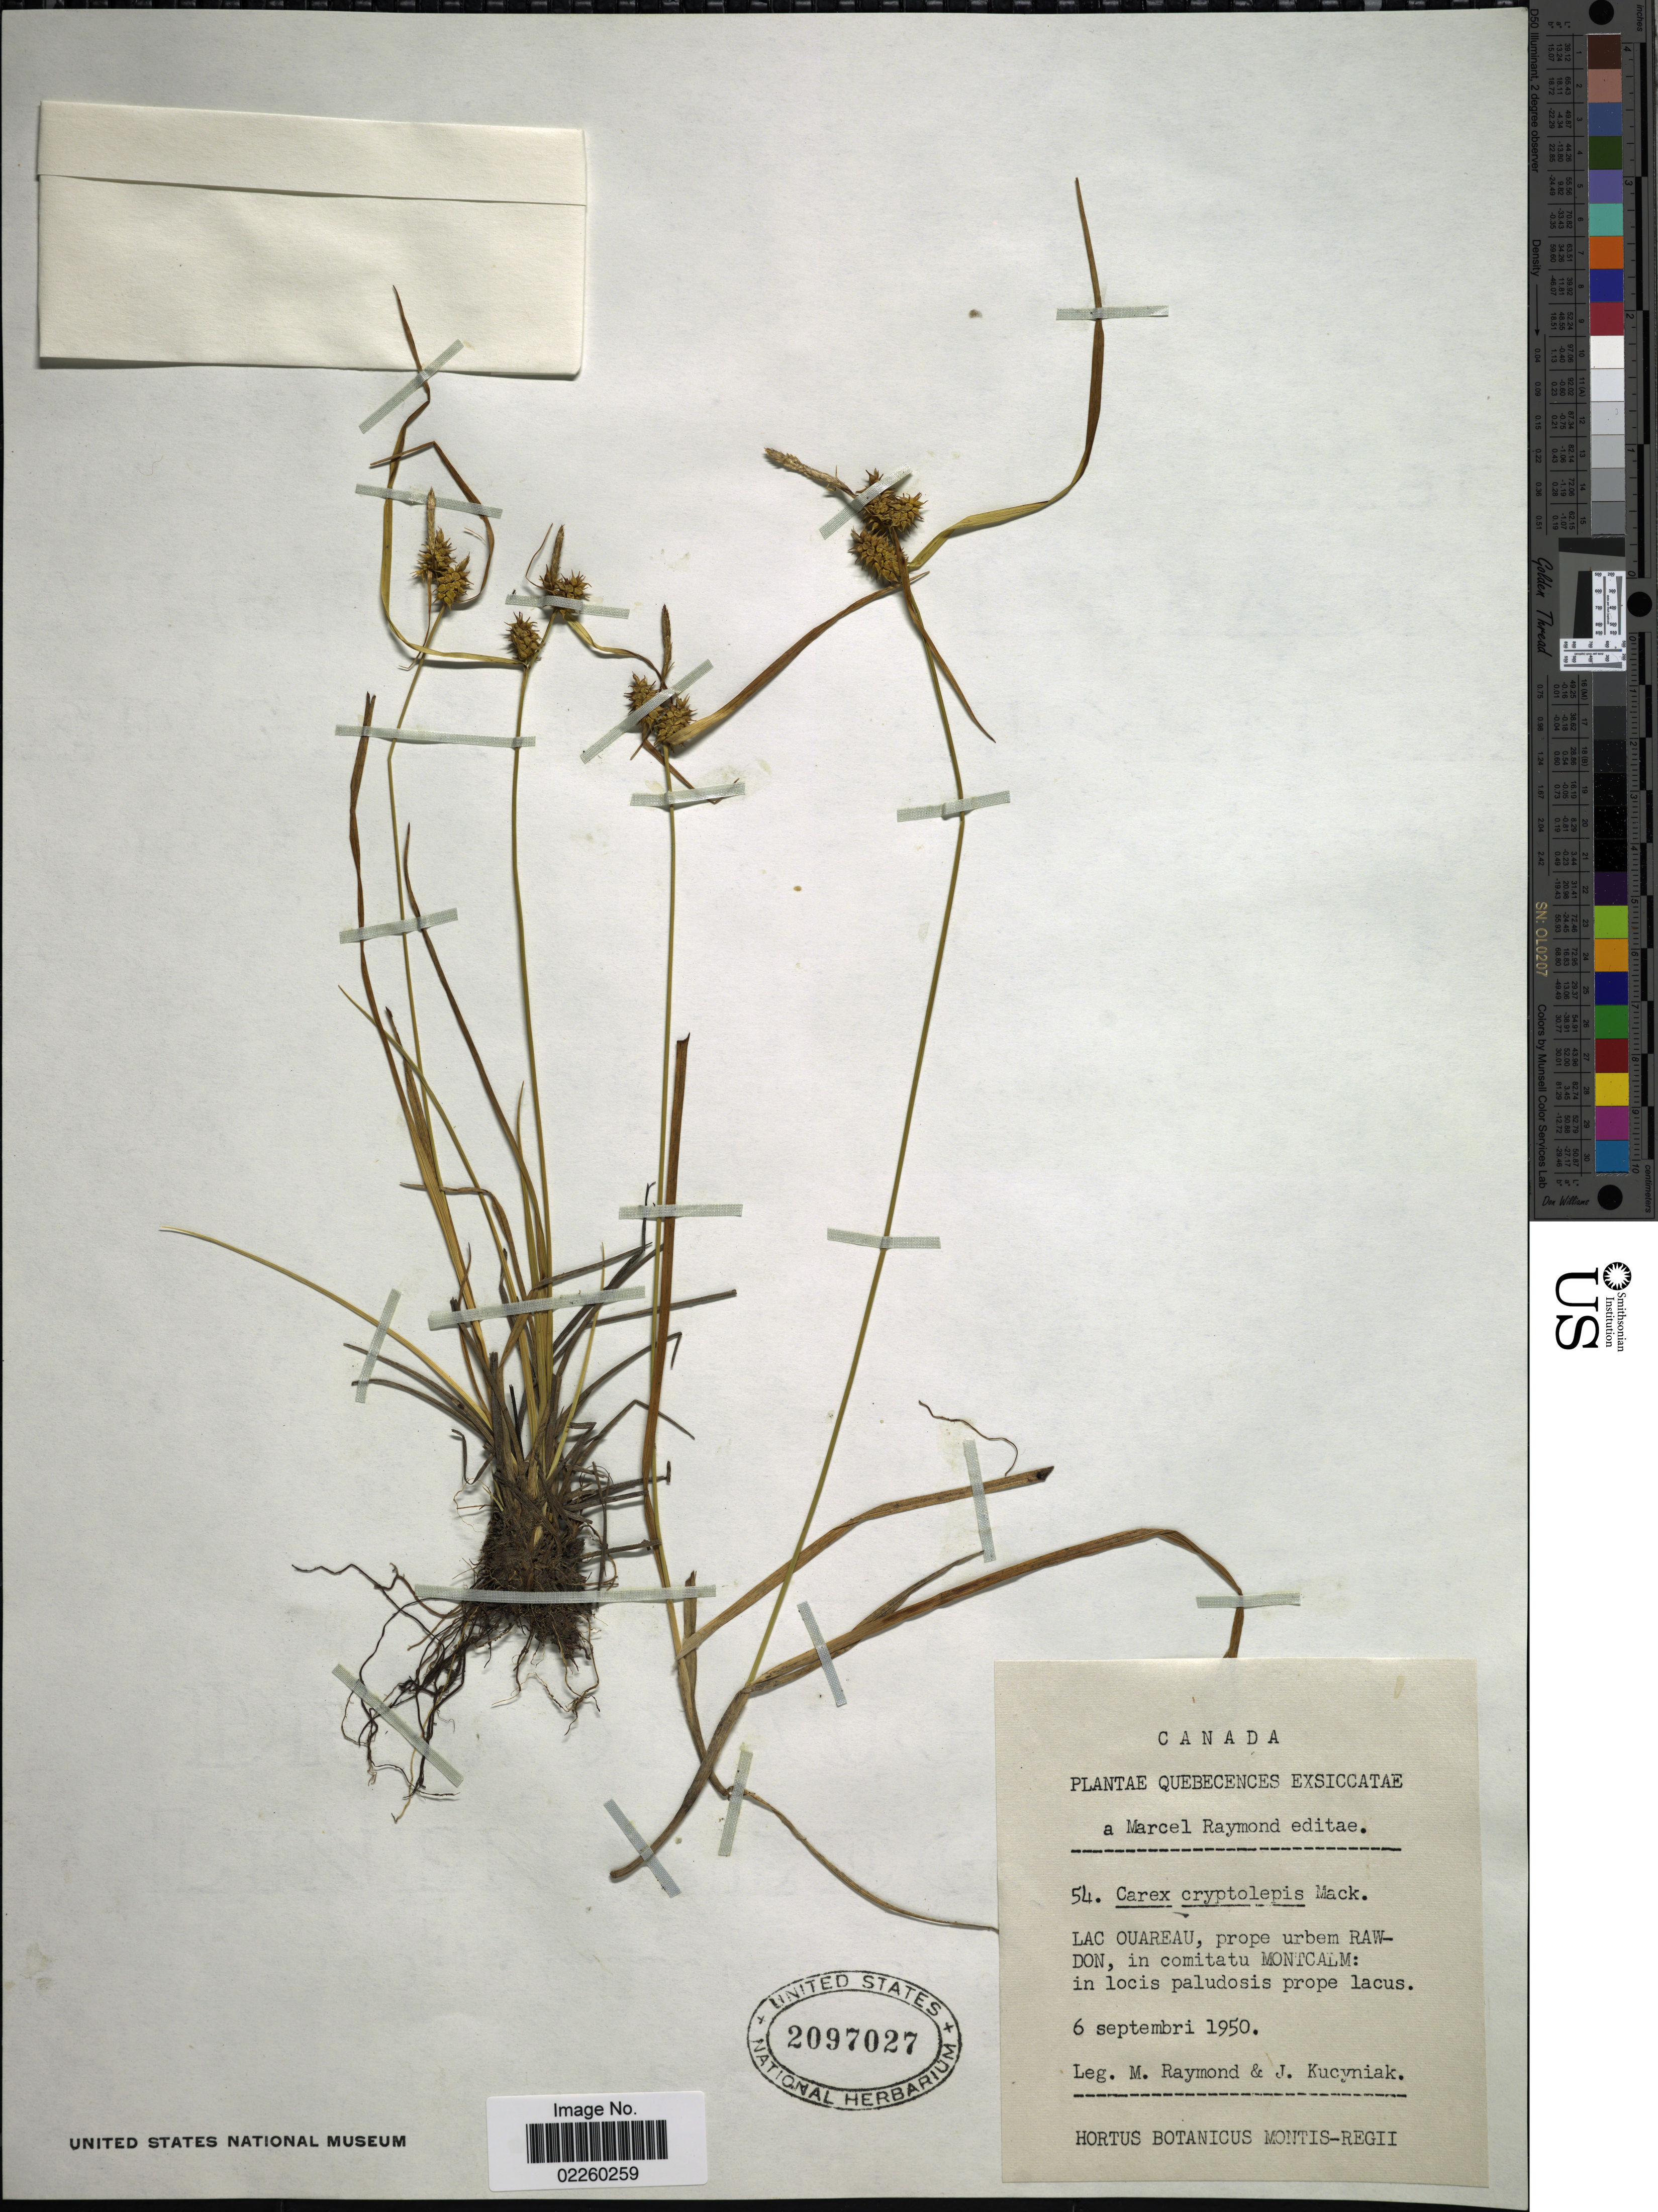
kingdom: Plantae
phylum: Tracheophyta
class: Liliopsida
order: Poales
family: Cyperaceae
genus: Carex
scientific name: Carex cryptolepis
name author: Mack.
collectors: M. Raymond & J. Kucyniak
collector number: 54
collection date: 1950-09-06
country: Canada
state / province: Quebec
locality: Lac Ouareau, prope urbem Rawdon, in comitatu Montcalm: in locis paludosis prope lacus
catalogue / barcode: US 2097027